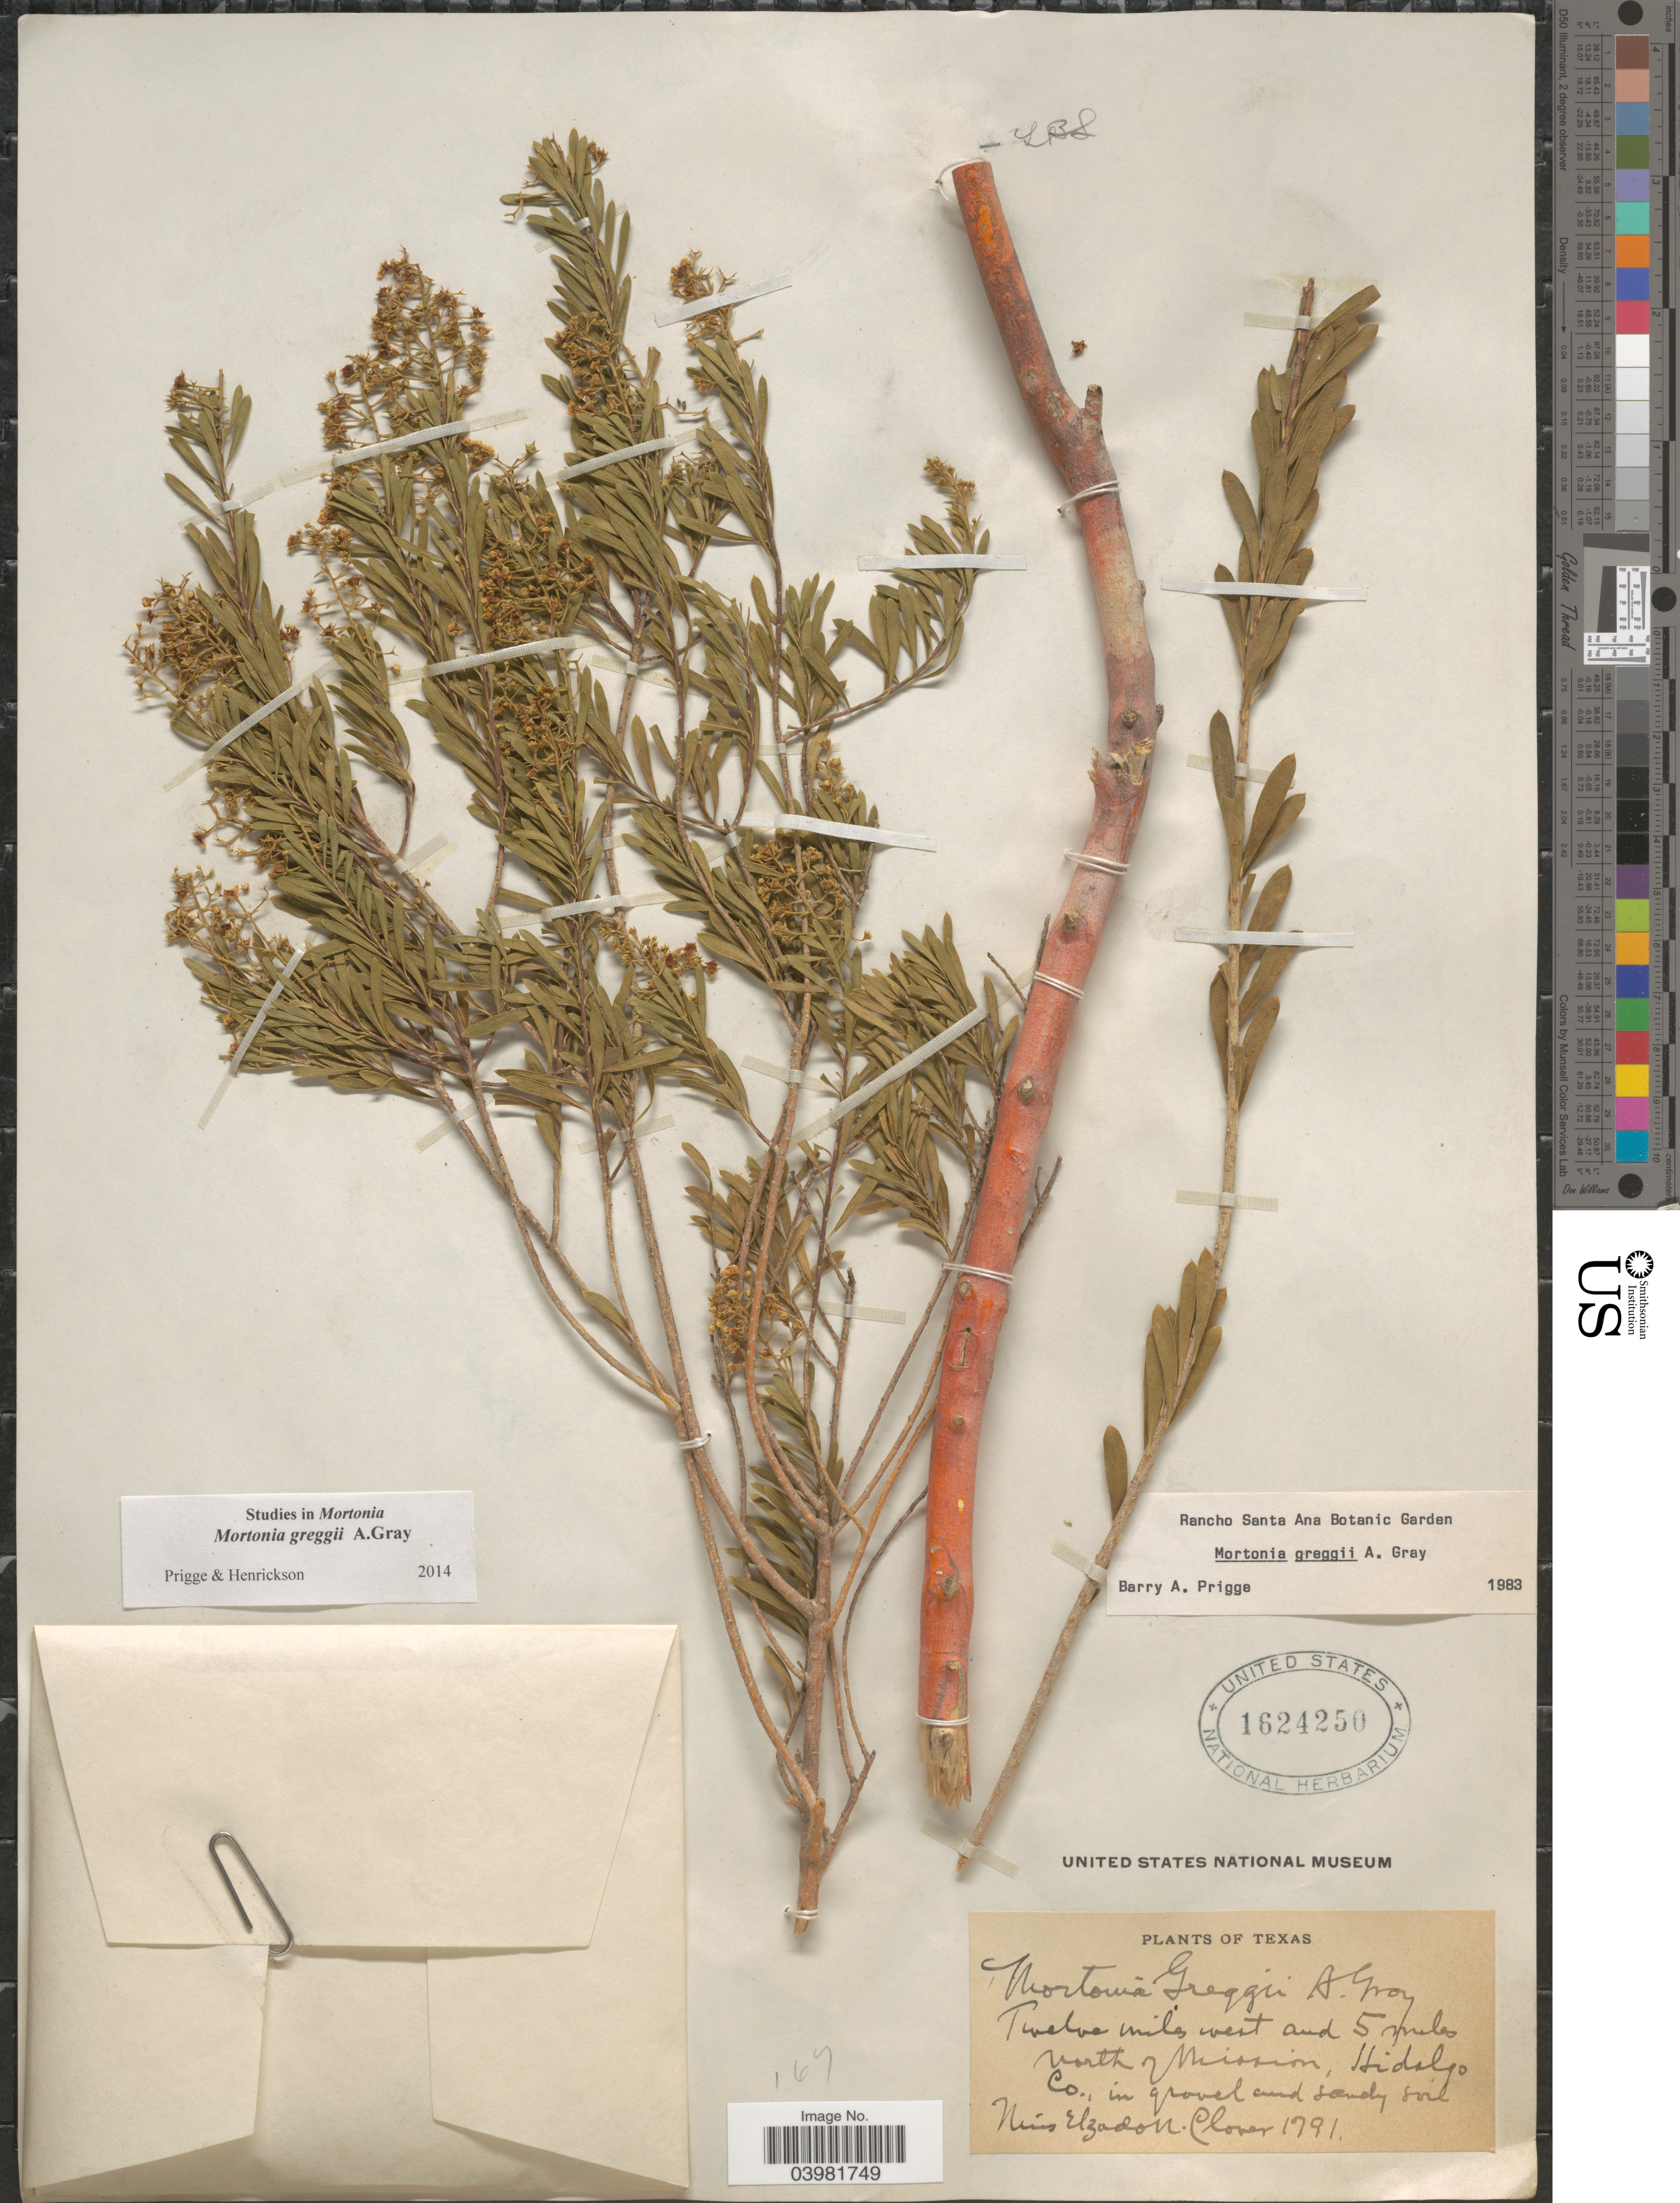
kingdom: Plantae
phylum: Tracheophyta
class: Magnoliopsida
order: Celastrales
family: Celastraceae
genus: Mortonia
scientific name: Mortonia greggii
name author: A. Gray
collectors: E. U. Clover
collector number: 1791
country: United States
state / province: Texas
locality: Twelve miles west and 5 miles north of Mission, Hidalgo Co.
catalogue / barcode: US 1624250